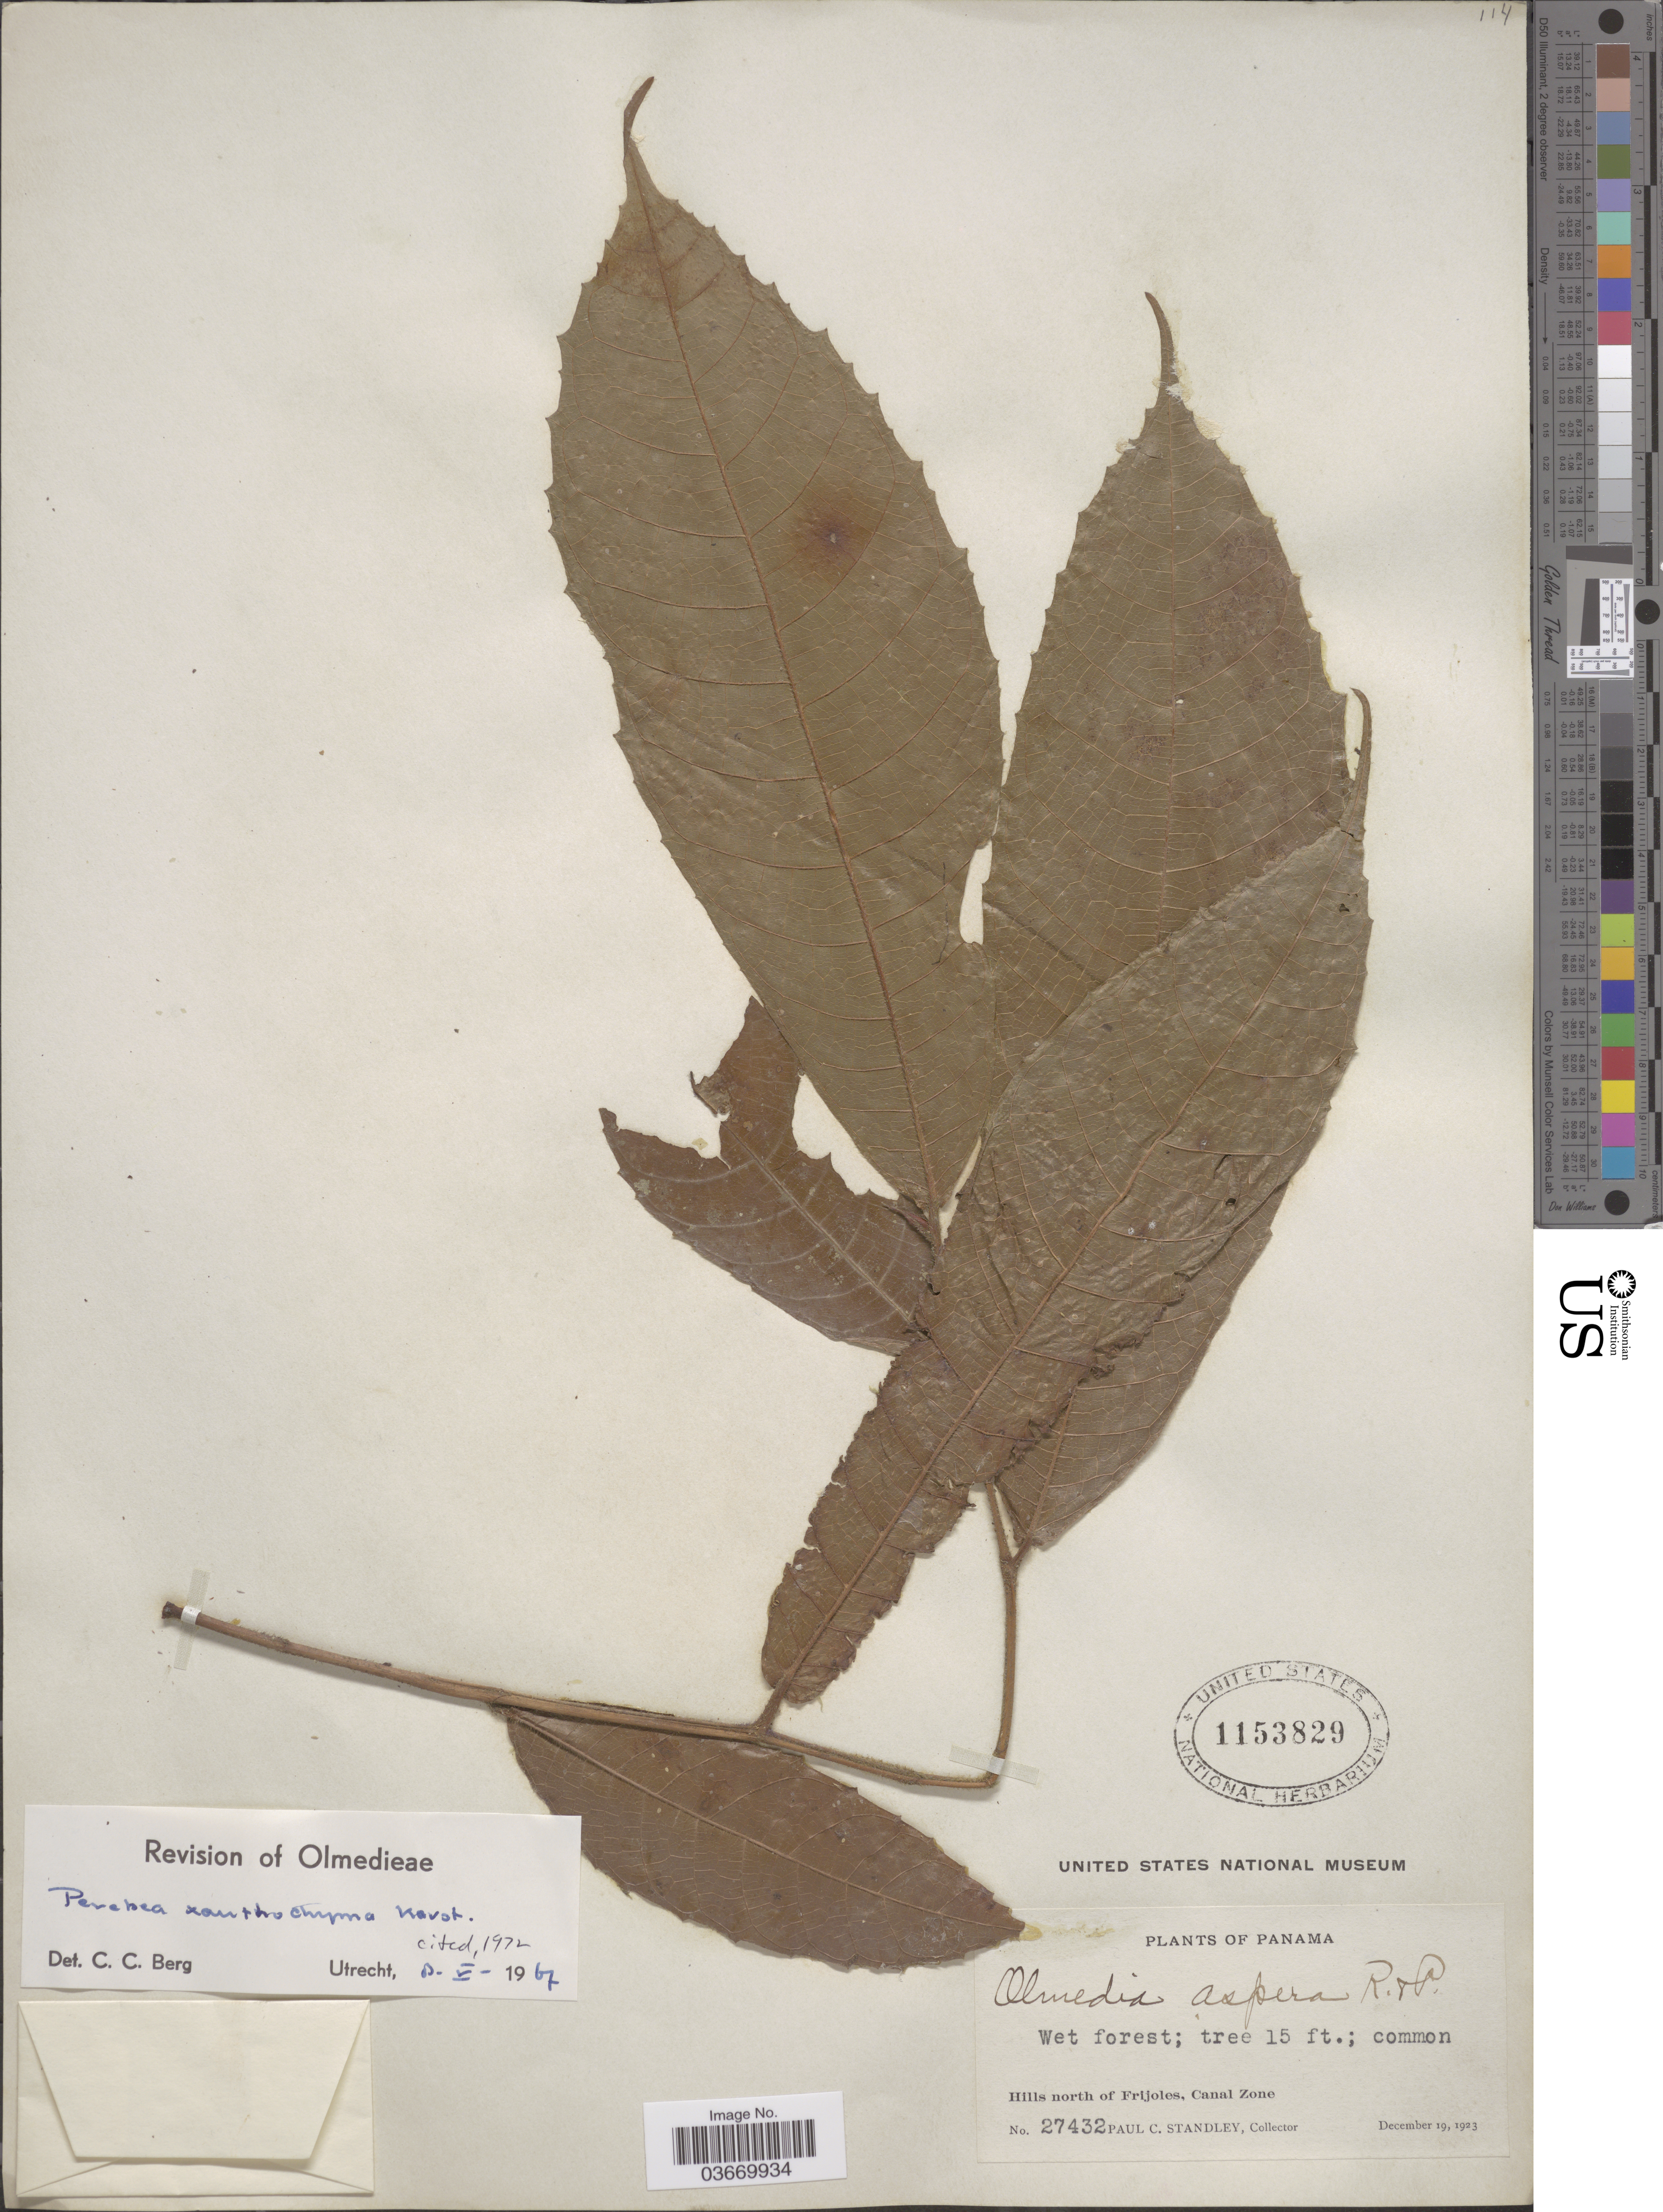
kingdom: Plantae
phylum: Tracheophyta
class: Magnoliopsida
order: Rosales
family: Moraceae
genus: Perebea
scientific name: Perebea xanthochyma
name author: H. Karst.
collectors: P. C. Standley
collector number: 27432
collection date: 1923-12-19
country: Panama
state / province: Colón / Panamá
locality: Hills north of Frijoles, Canal Zone.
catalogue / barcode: US 1153829